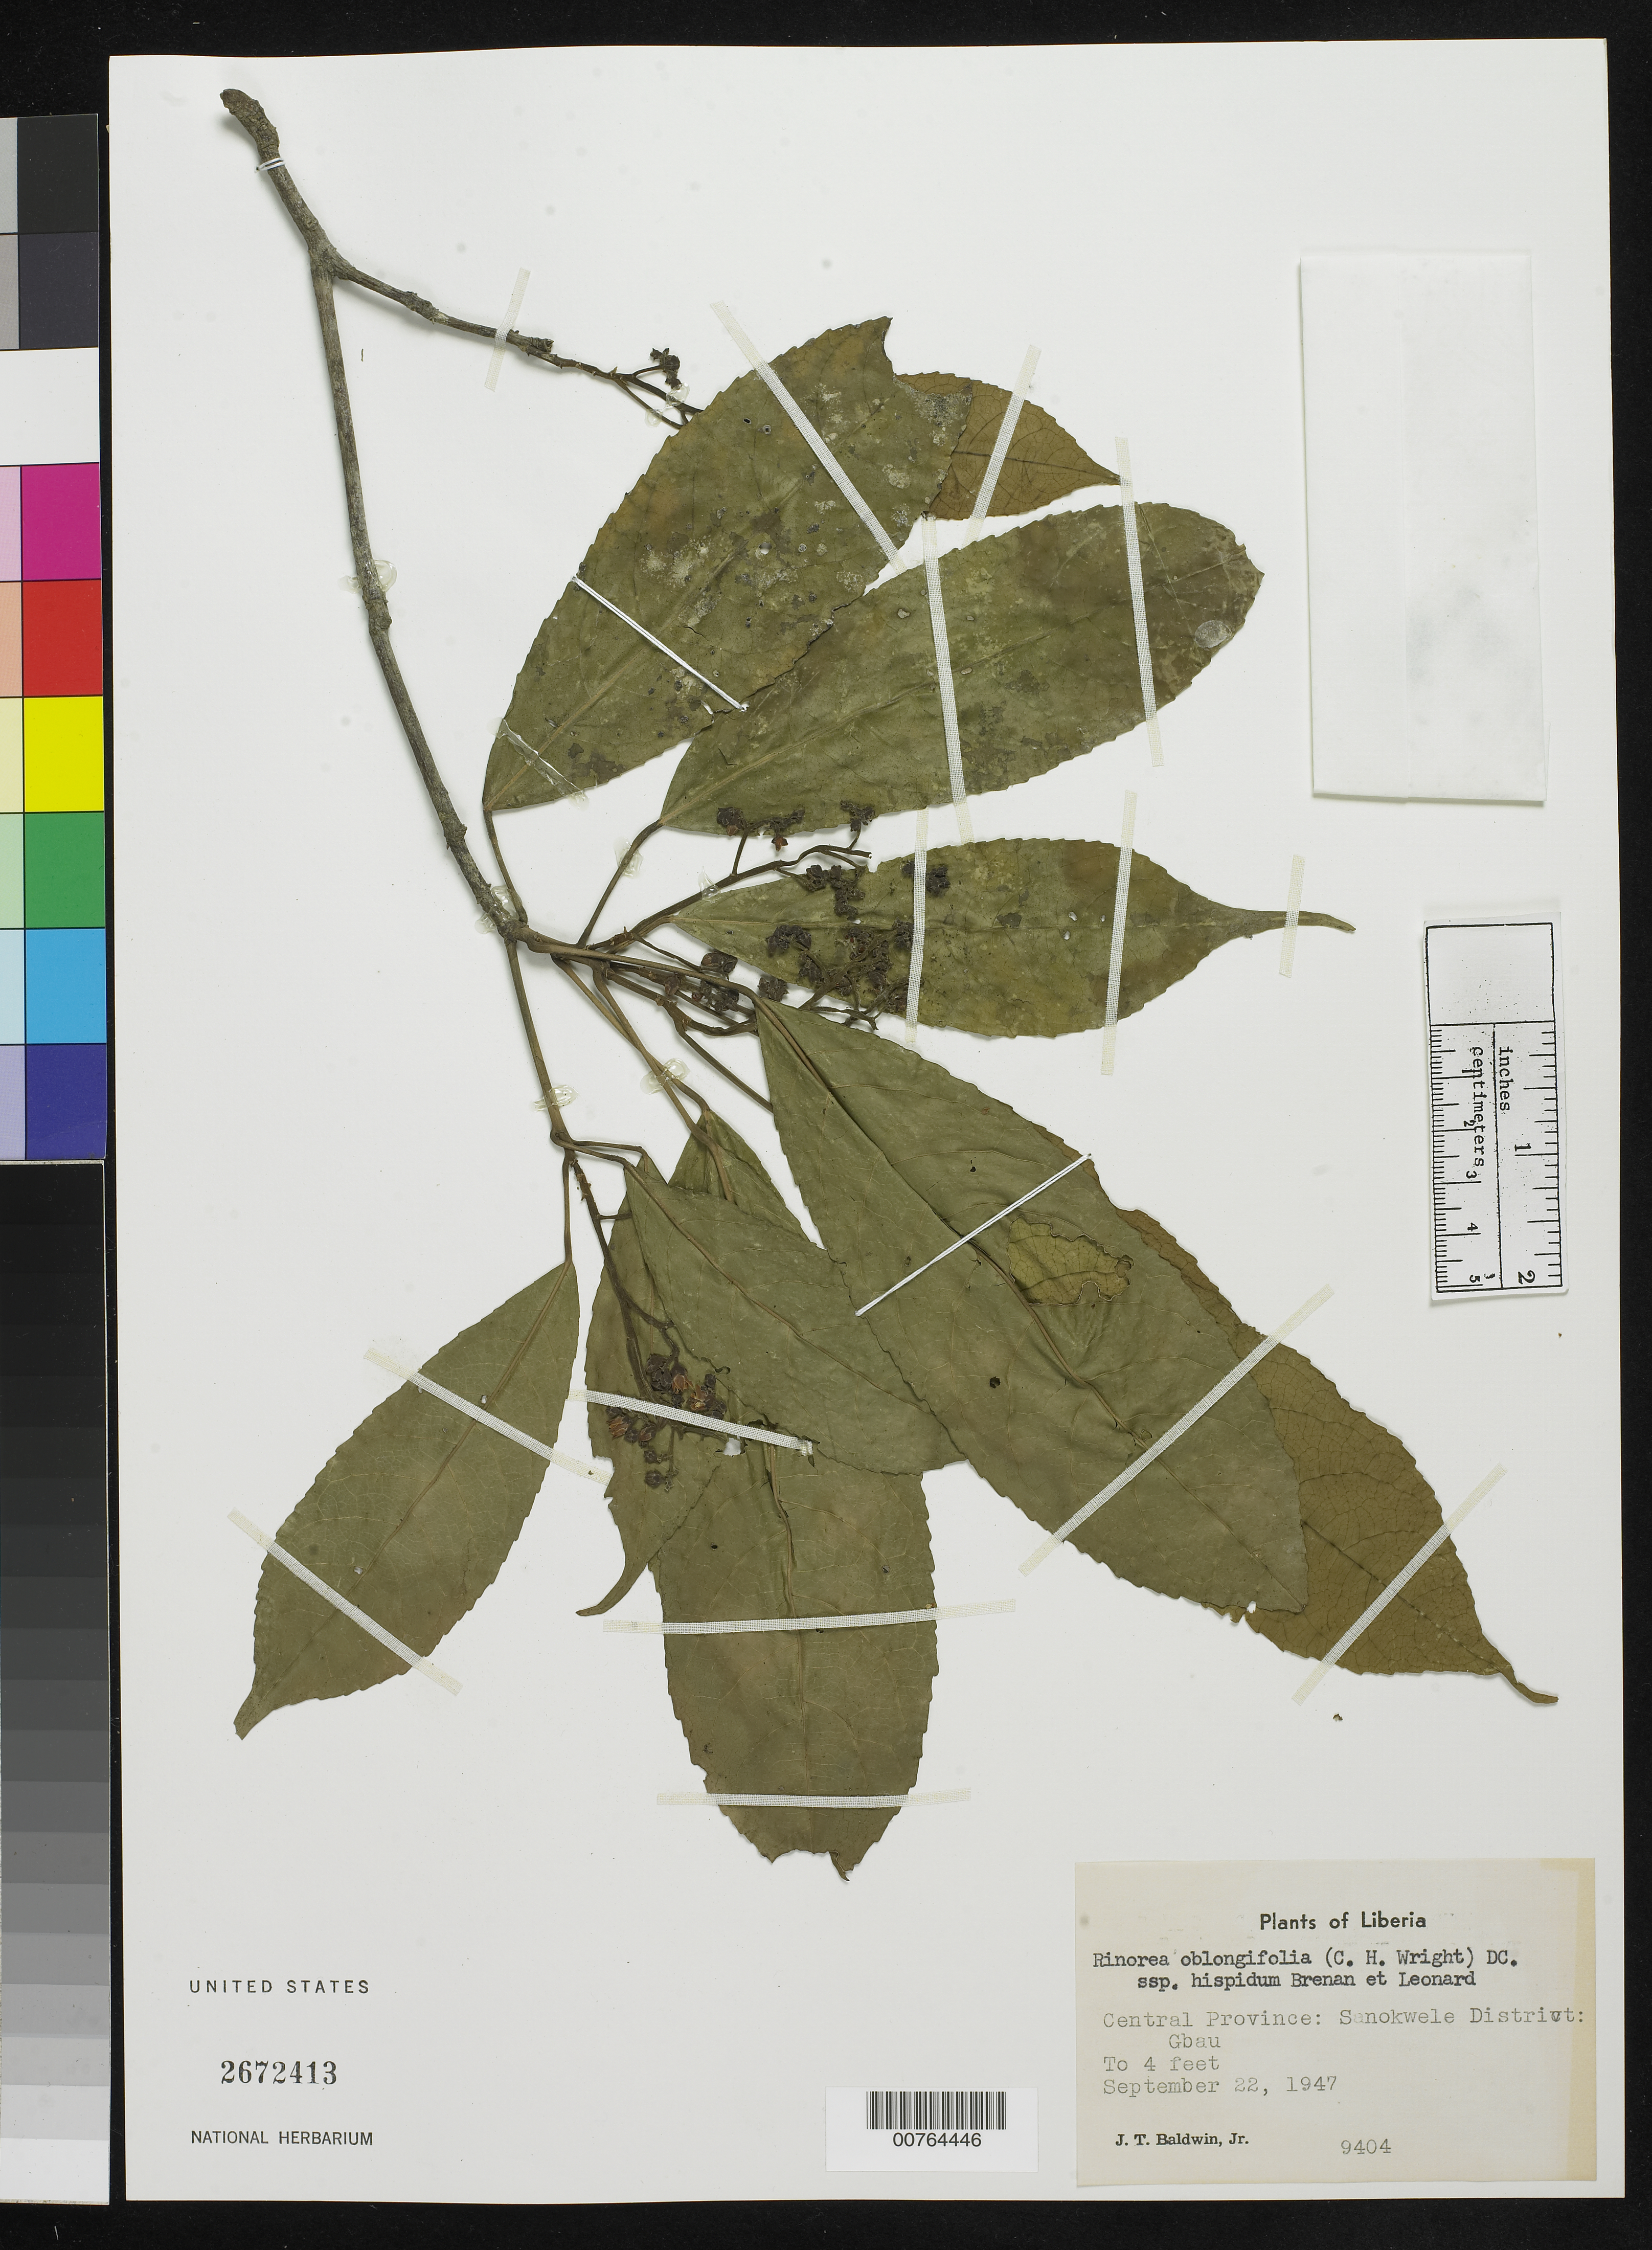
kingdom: Plantae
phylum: Tracheophyta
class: Magnoliopsida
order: Malpighiales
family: Violaceae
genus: Rinorea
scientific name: Rinorea oblongifolia subsp. hispidum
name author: Brenan & Leonard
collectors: J. T. Baldwin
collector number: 9404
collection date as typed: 22 Sep 1947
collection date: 1947-09-22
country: Liberia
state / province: Nimba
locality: Central Province: Sanokwele District, Gbau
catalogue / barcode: US 2672413